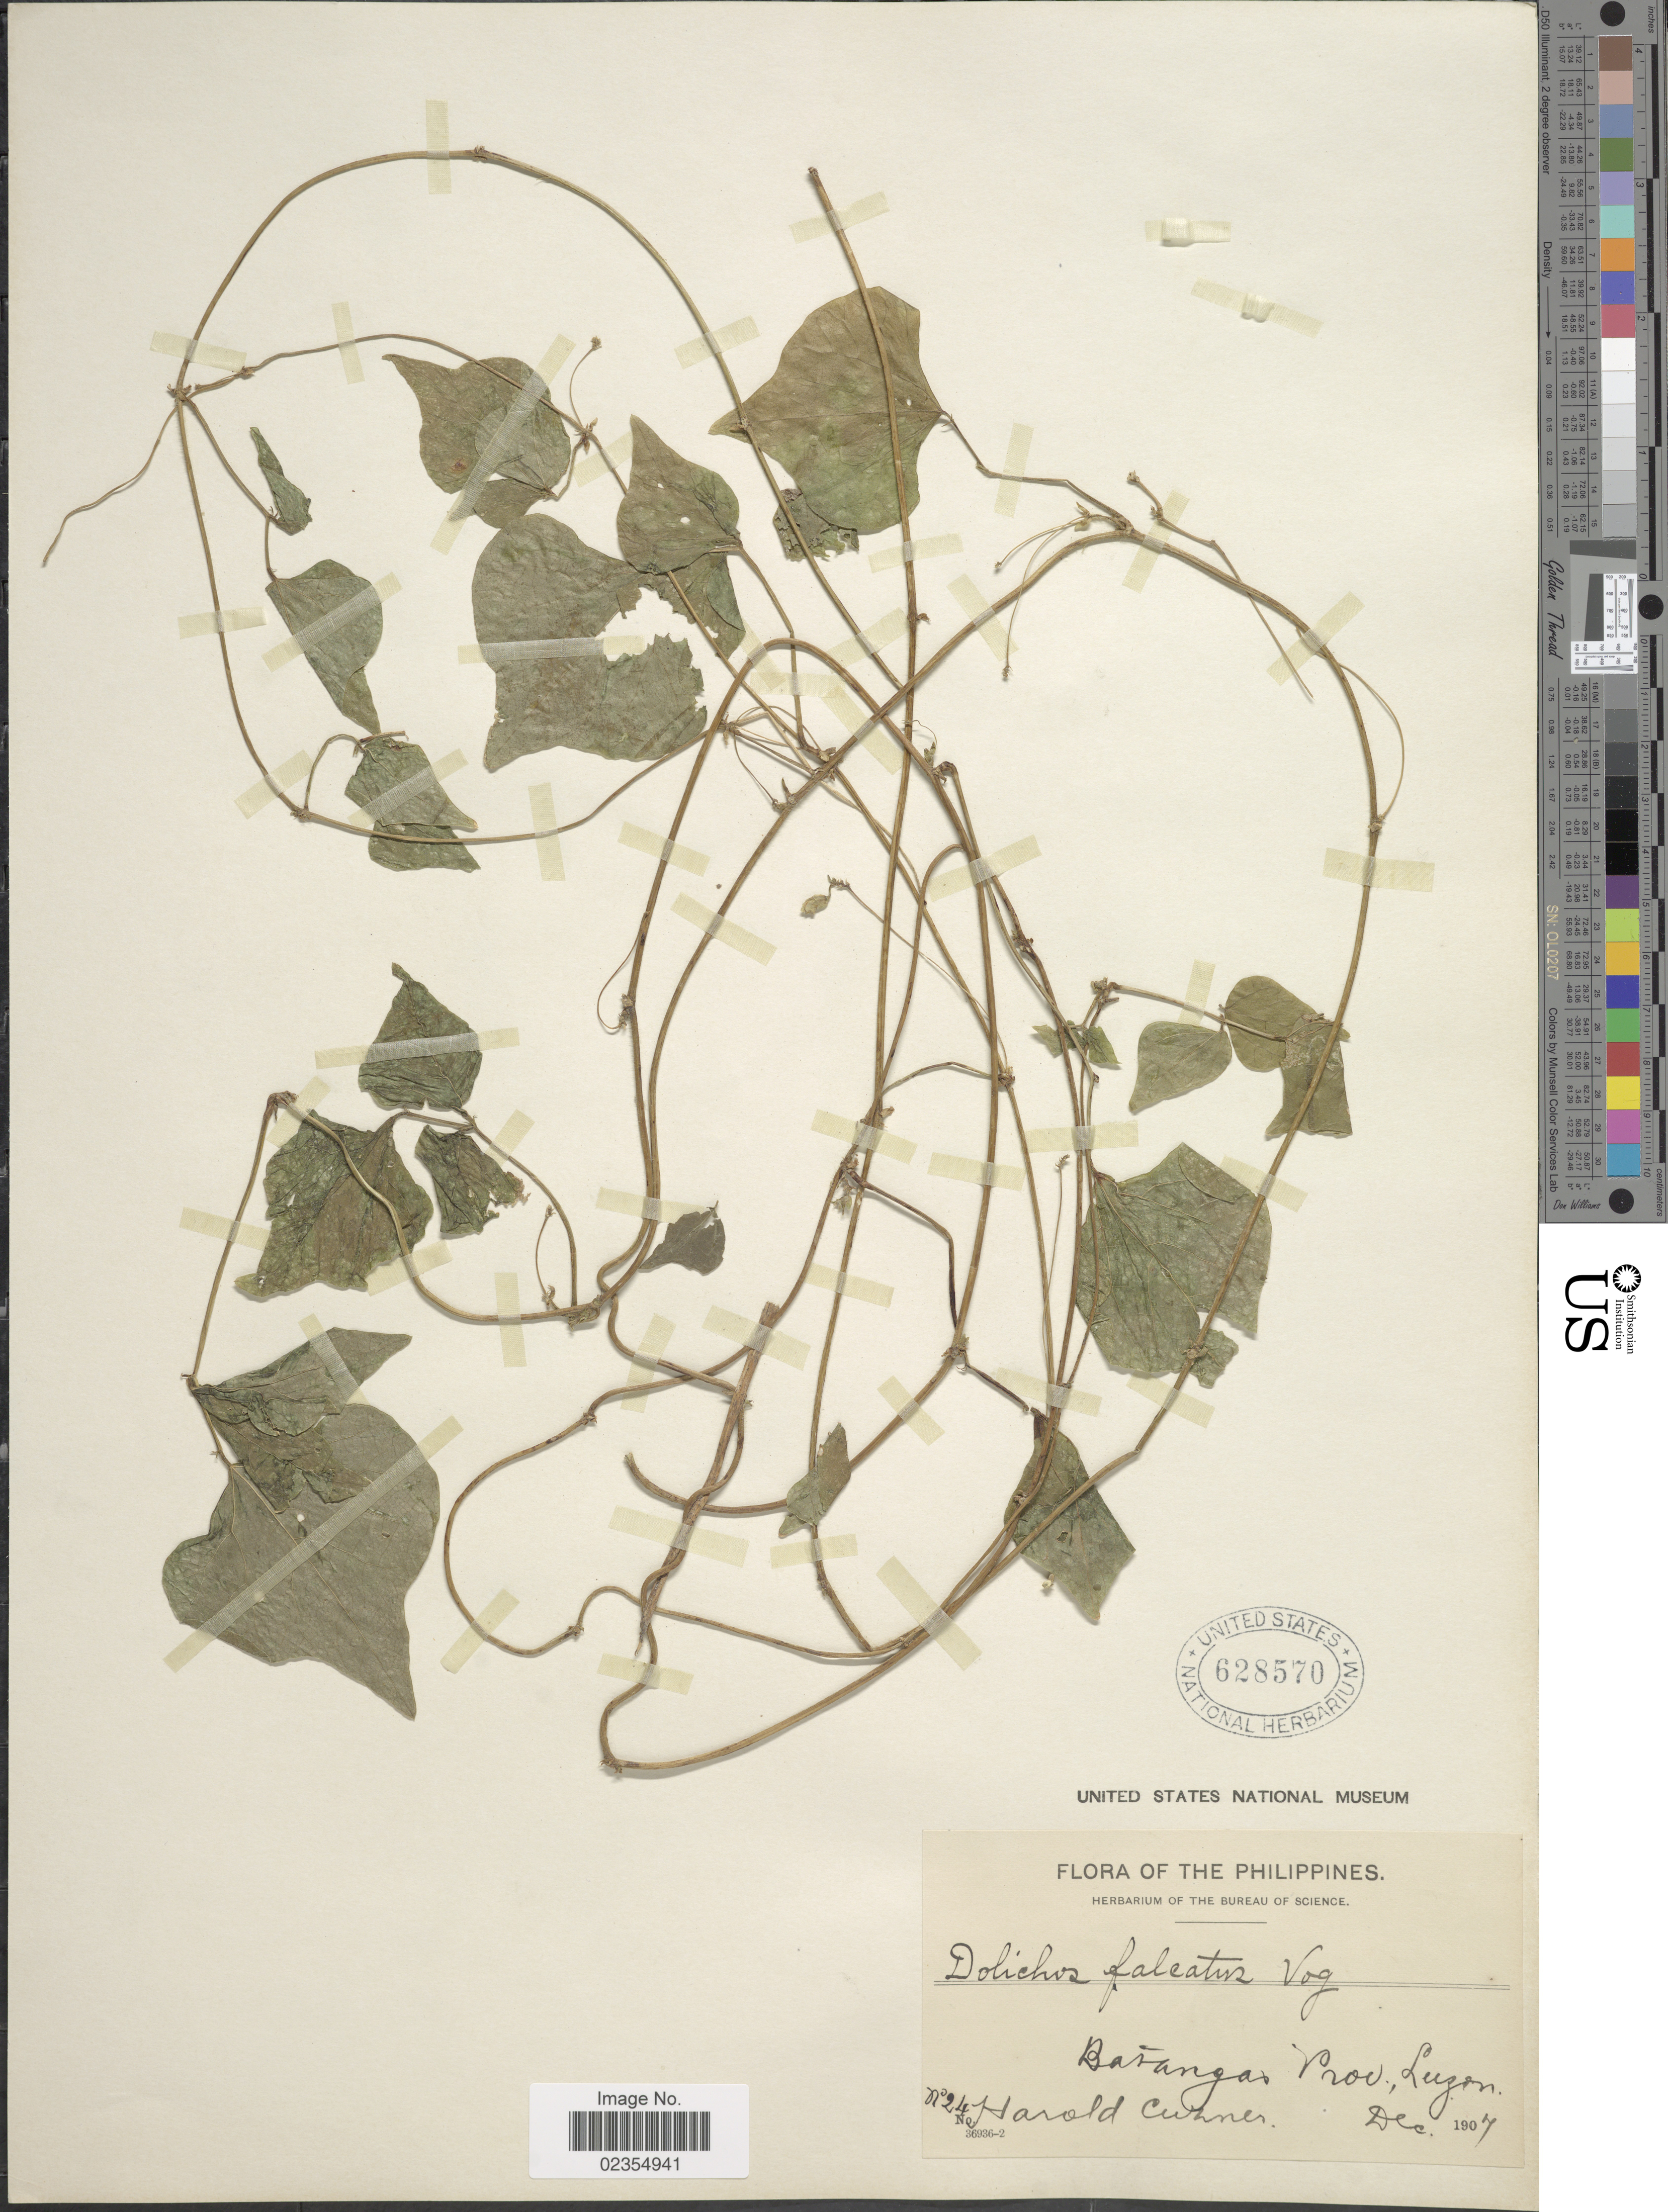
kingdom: Plantae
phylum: Tracheophyta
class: Magnoliopsida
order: Fabales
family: Fabaceae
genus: Dolichos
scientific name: Dolichos trilobus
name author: L.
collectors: H. Cuzner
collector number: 24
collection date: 1907-12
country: Philippines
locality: Batangas, Prov. Luzon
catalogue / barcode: US 628570